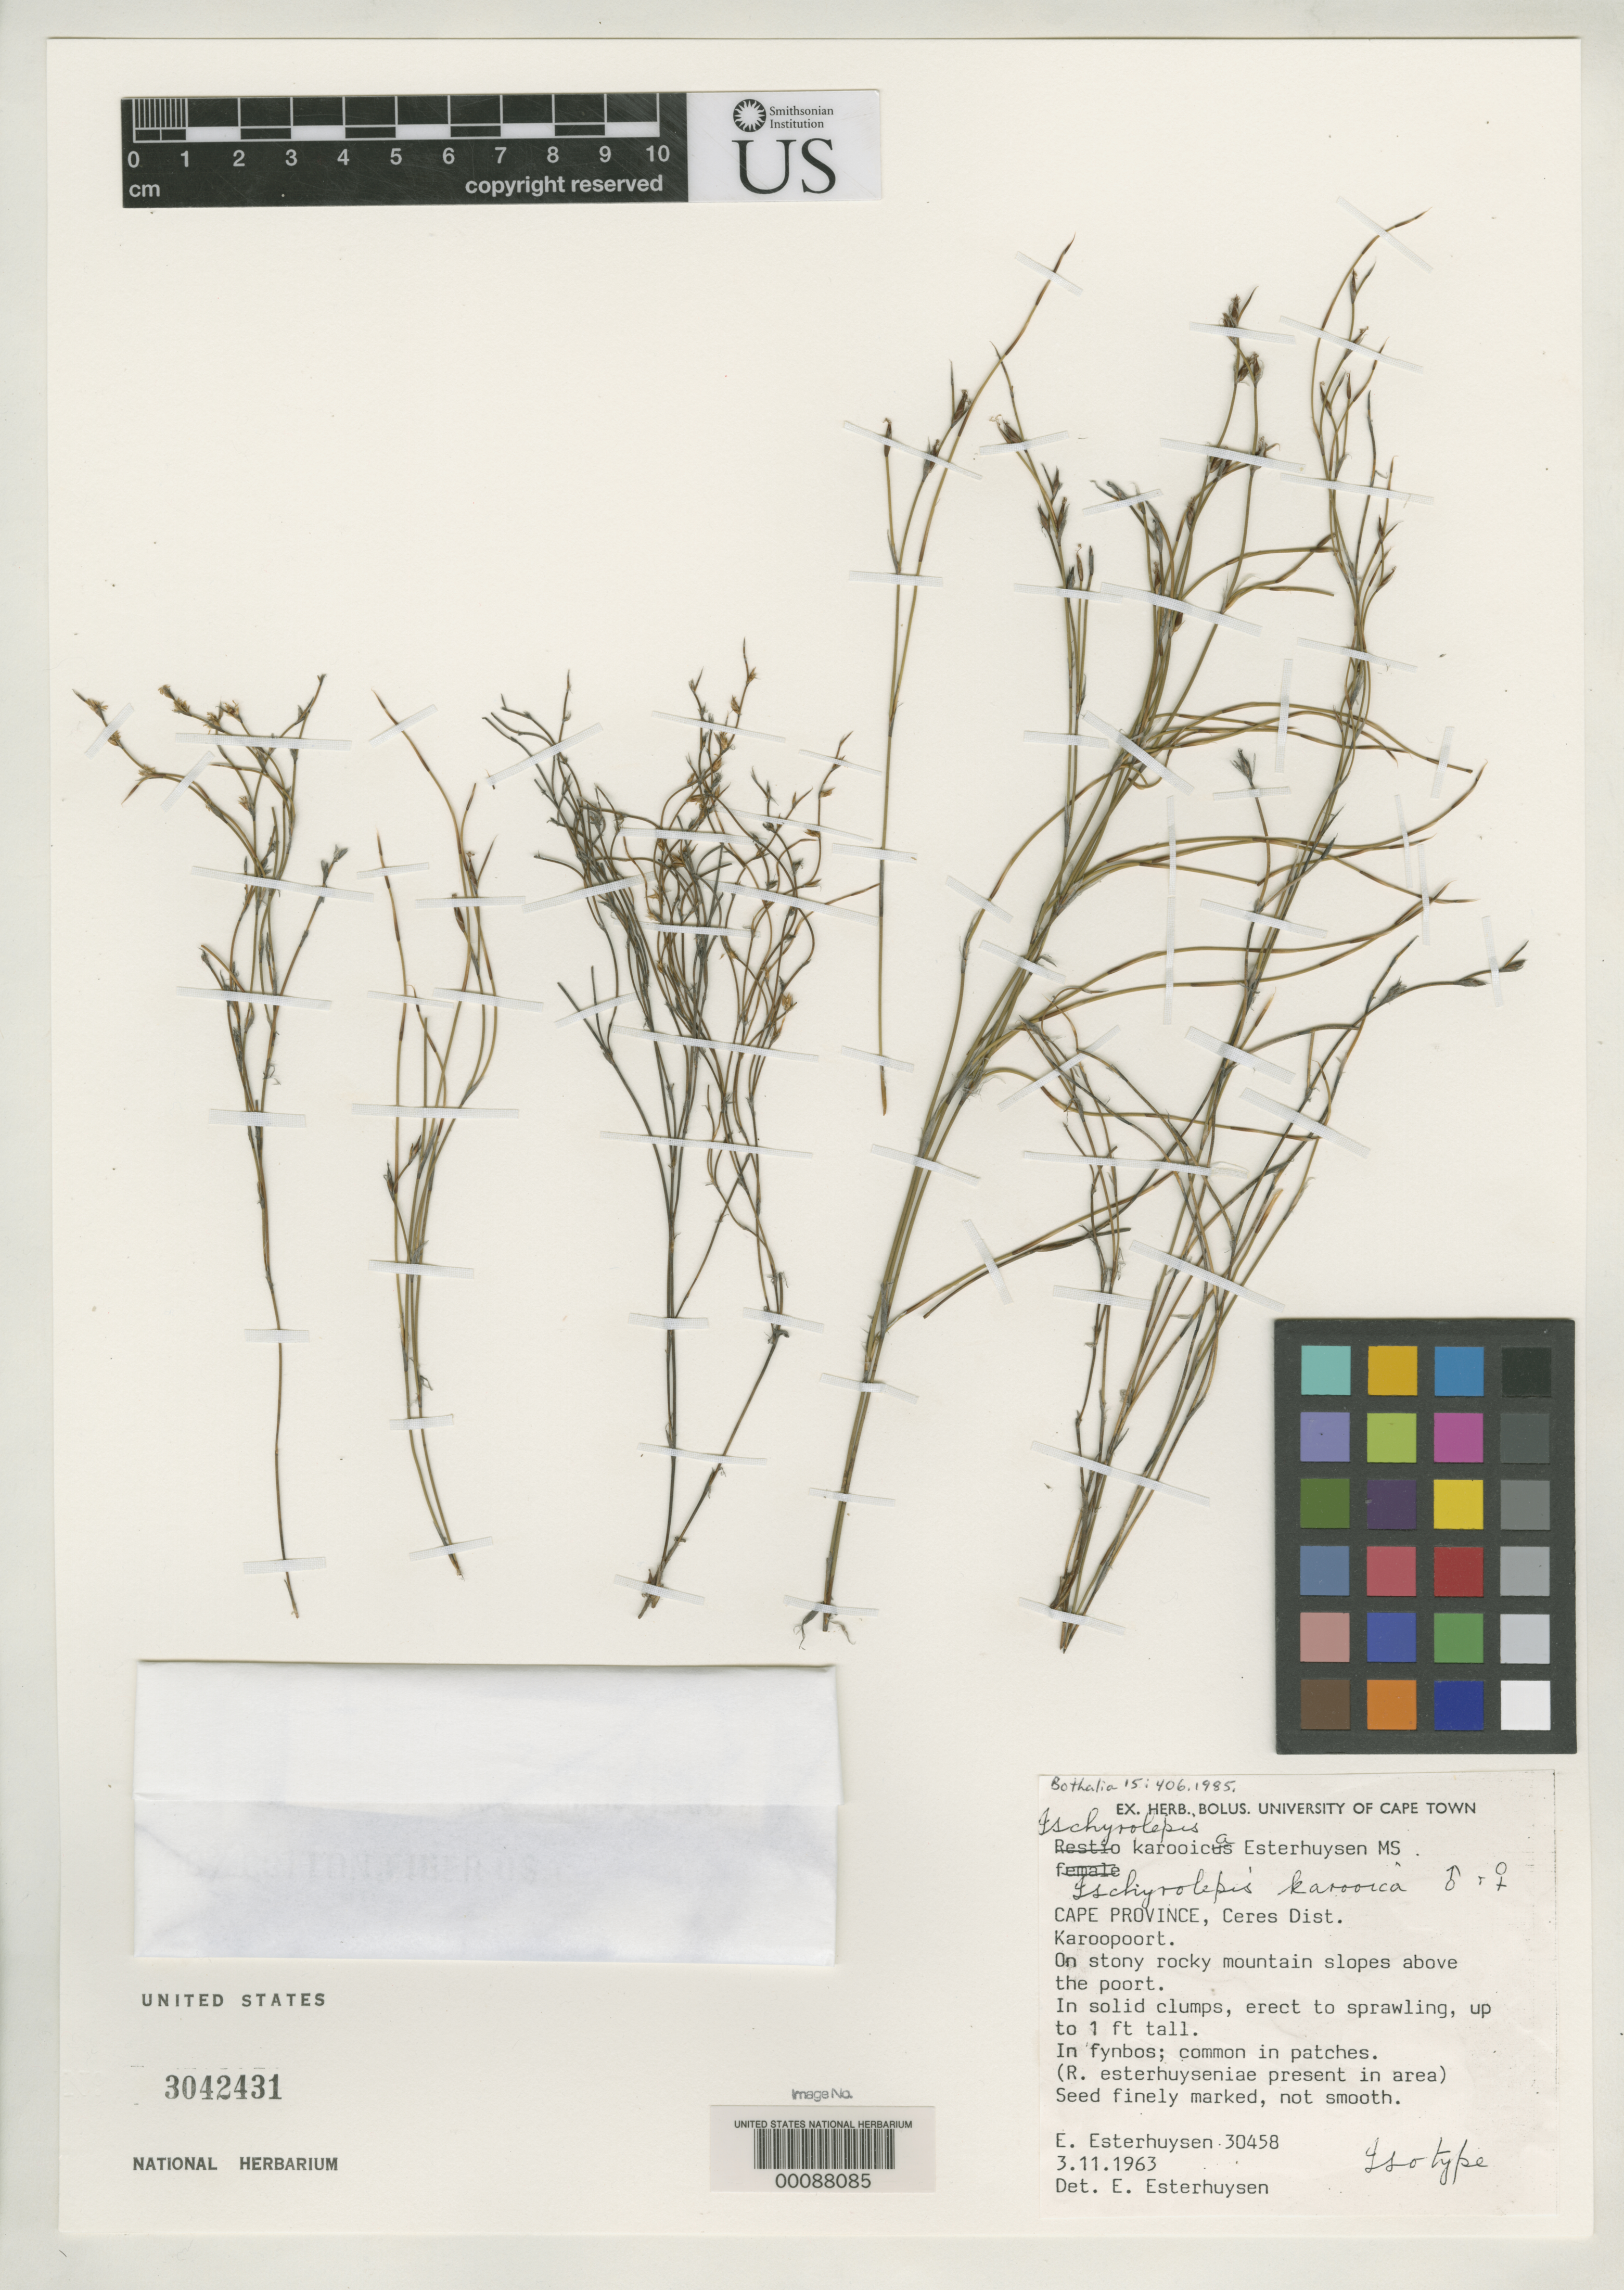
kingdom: Plantae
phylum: Tracheophyta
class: Liliopsida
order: Poales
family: Restionaceae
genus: Ischyrolepis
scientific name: Ischyrolepis karooica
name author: Esterh.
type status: Isotype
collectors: E. E. Esterhuysen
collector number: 30458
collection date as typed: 03 Nov 1963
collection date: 1963-11-03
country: South Africa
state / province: Western Cape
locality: Karoopoort. Ceres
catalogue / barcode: US 3042431